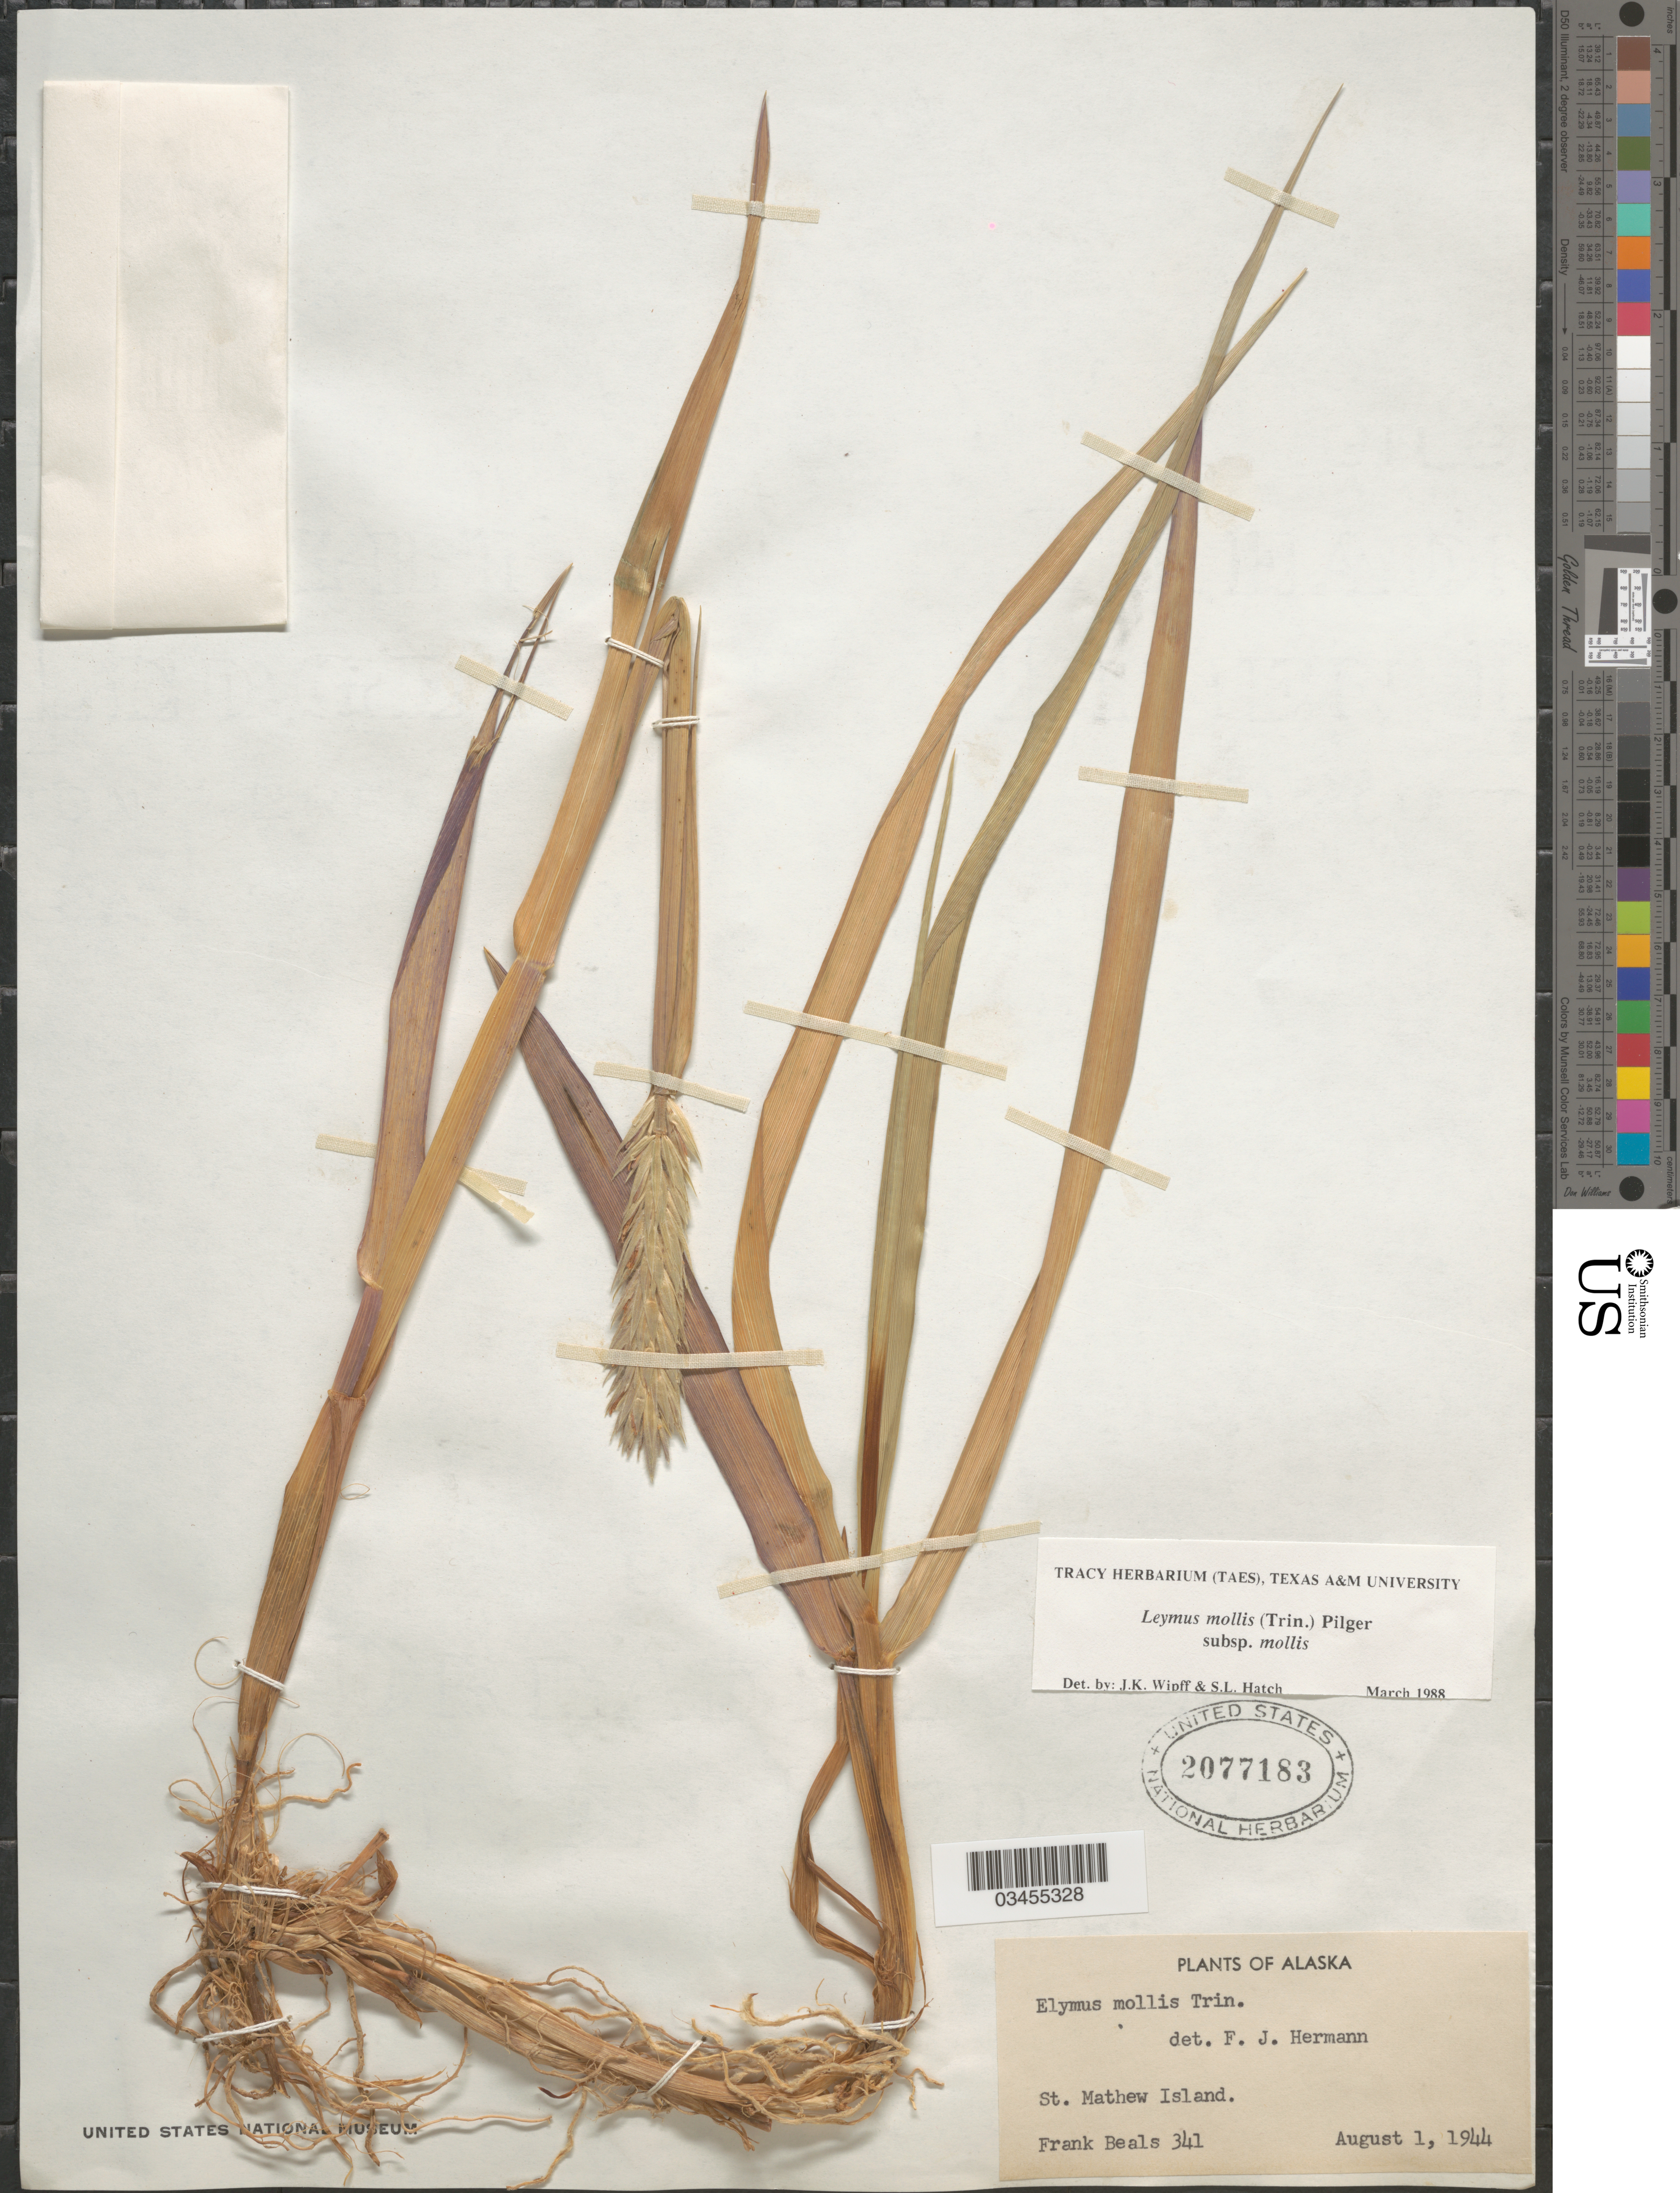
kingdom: Plantae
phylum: Tracheophyta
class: Liliopsida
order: Poales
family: Poaceae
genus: Leymus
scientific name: Leymus mollis subsp. mollis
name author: (Trin.) Pilg.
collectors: F. Beals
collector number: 341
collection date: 1944-08-01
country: United States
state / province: Alaska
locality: St. Mathew Island.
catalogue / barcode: US 2077183